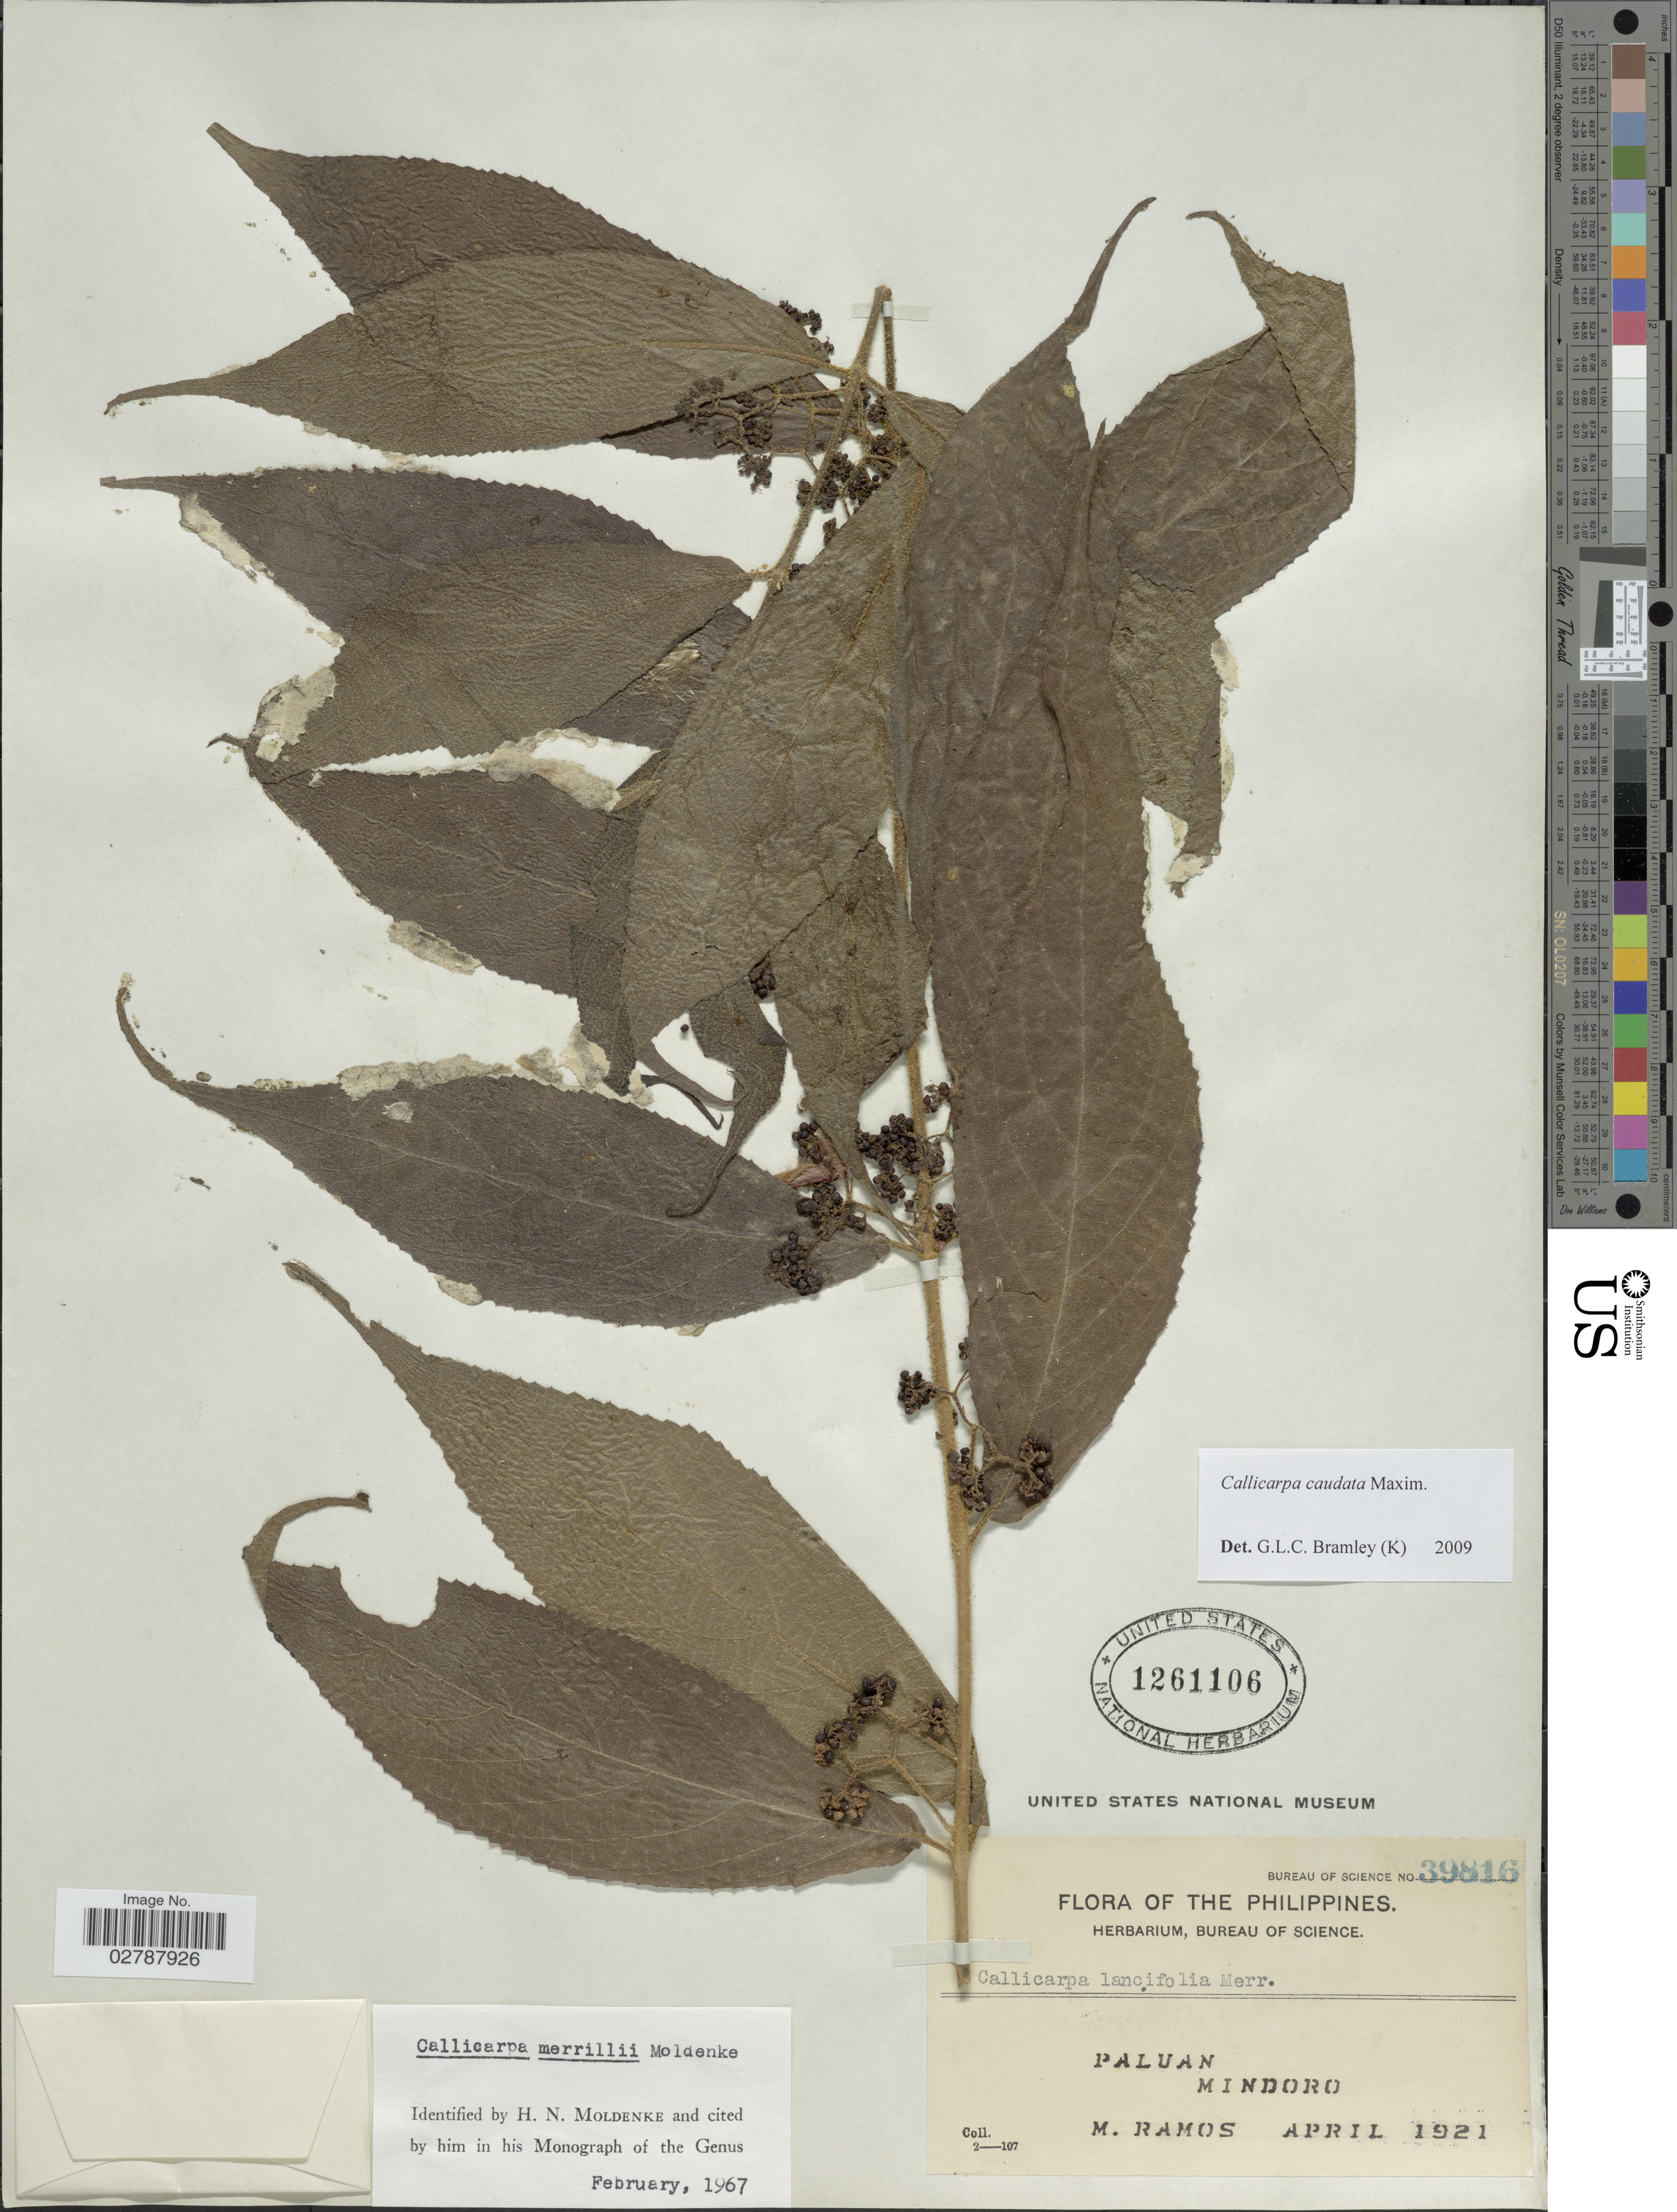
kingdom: Plantae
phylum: Tracheophyta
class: Magnoliopsida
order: Lamiales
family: Lamiaceae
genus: Callicarpa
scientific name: Callicarpa caudata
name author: Maxim.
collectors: M. Ramos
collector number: Bureau of Science39816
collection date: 1921-04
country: Philippines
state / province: Mimaropa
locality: Paluan, Mindoro.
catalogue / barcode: US 1261106